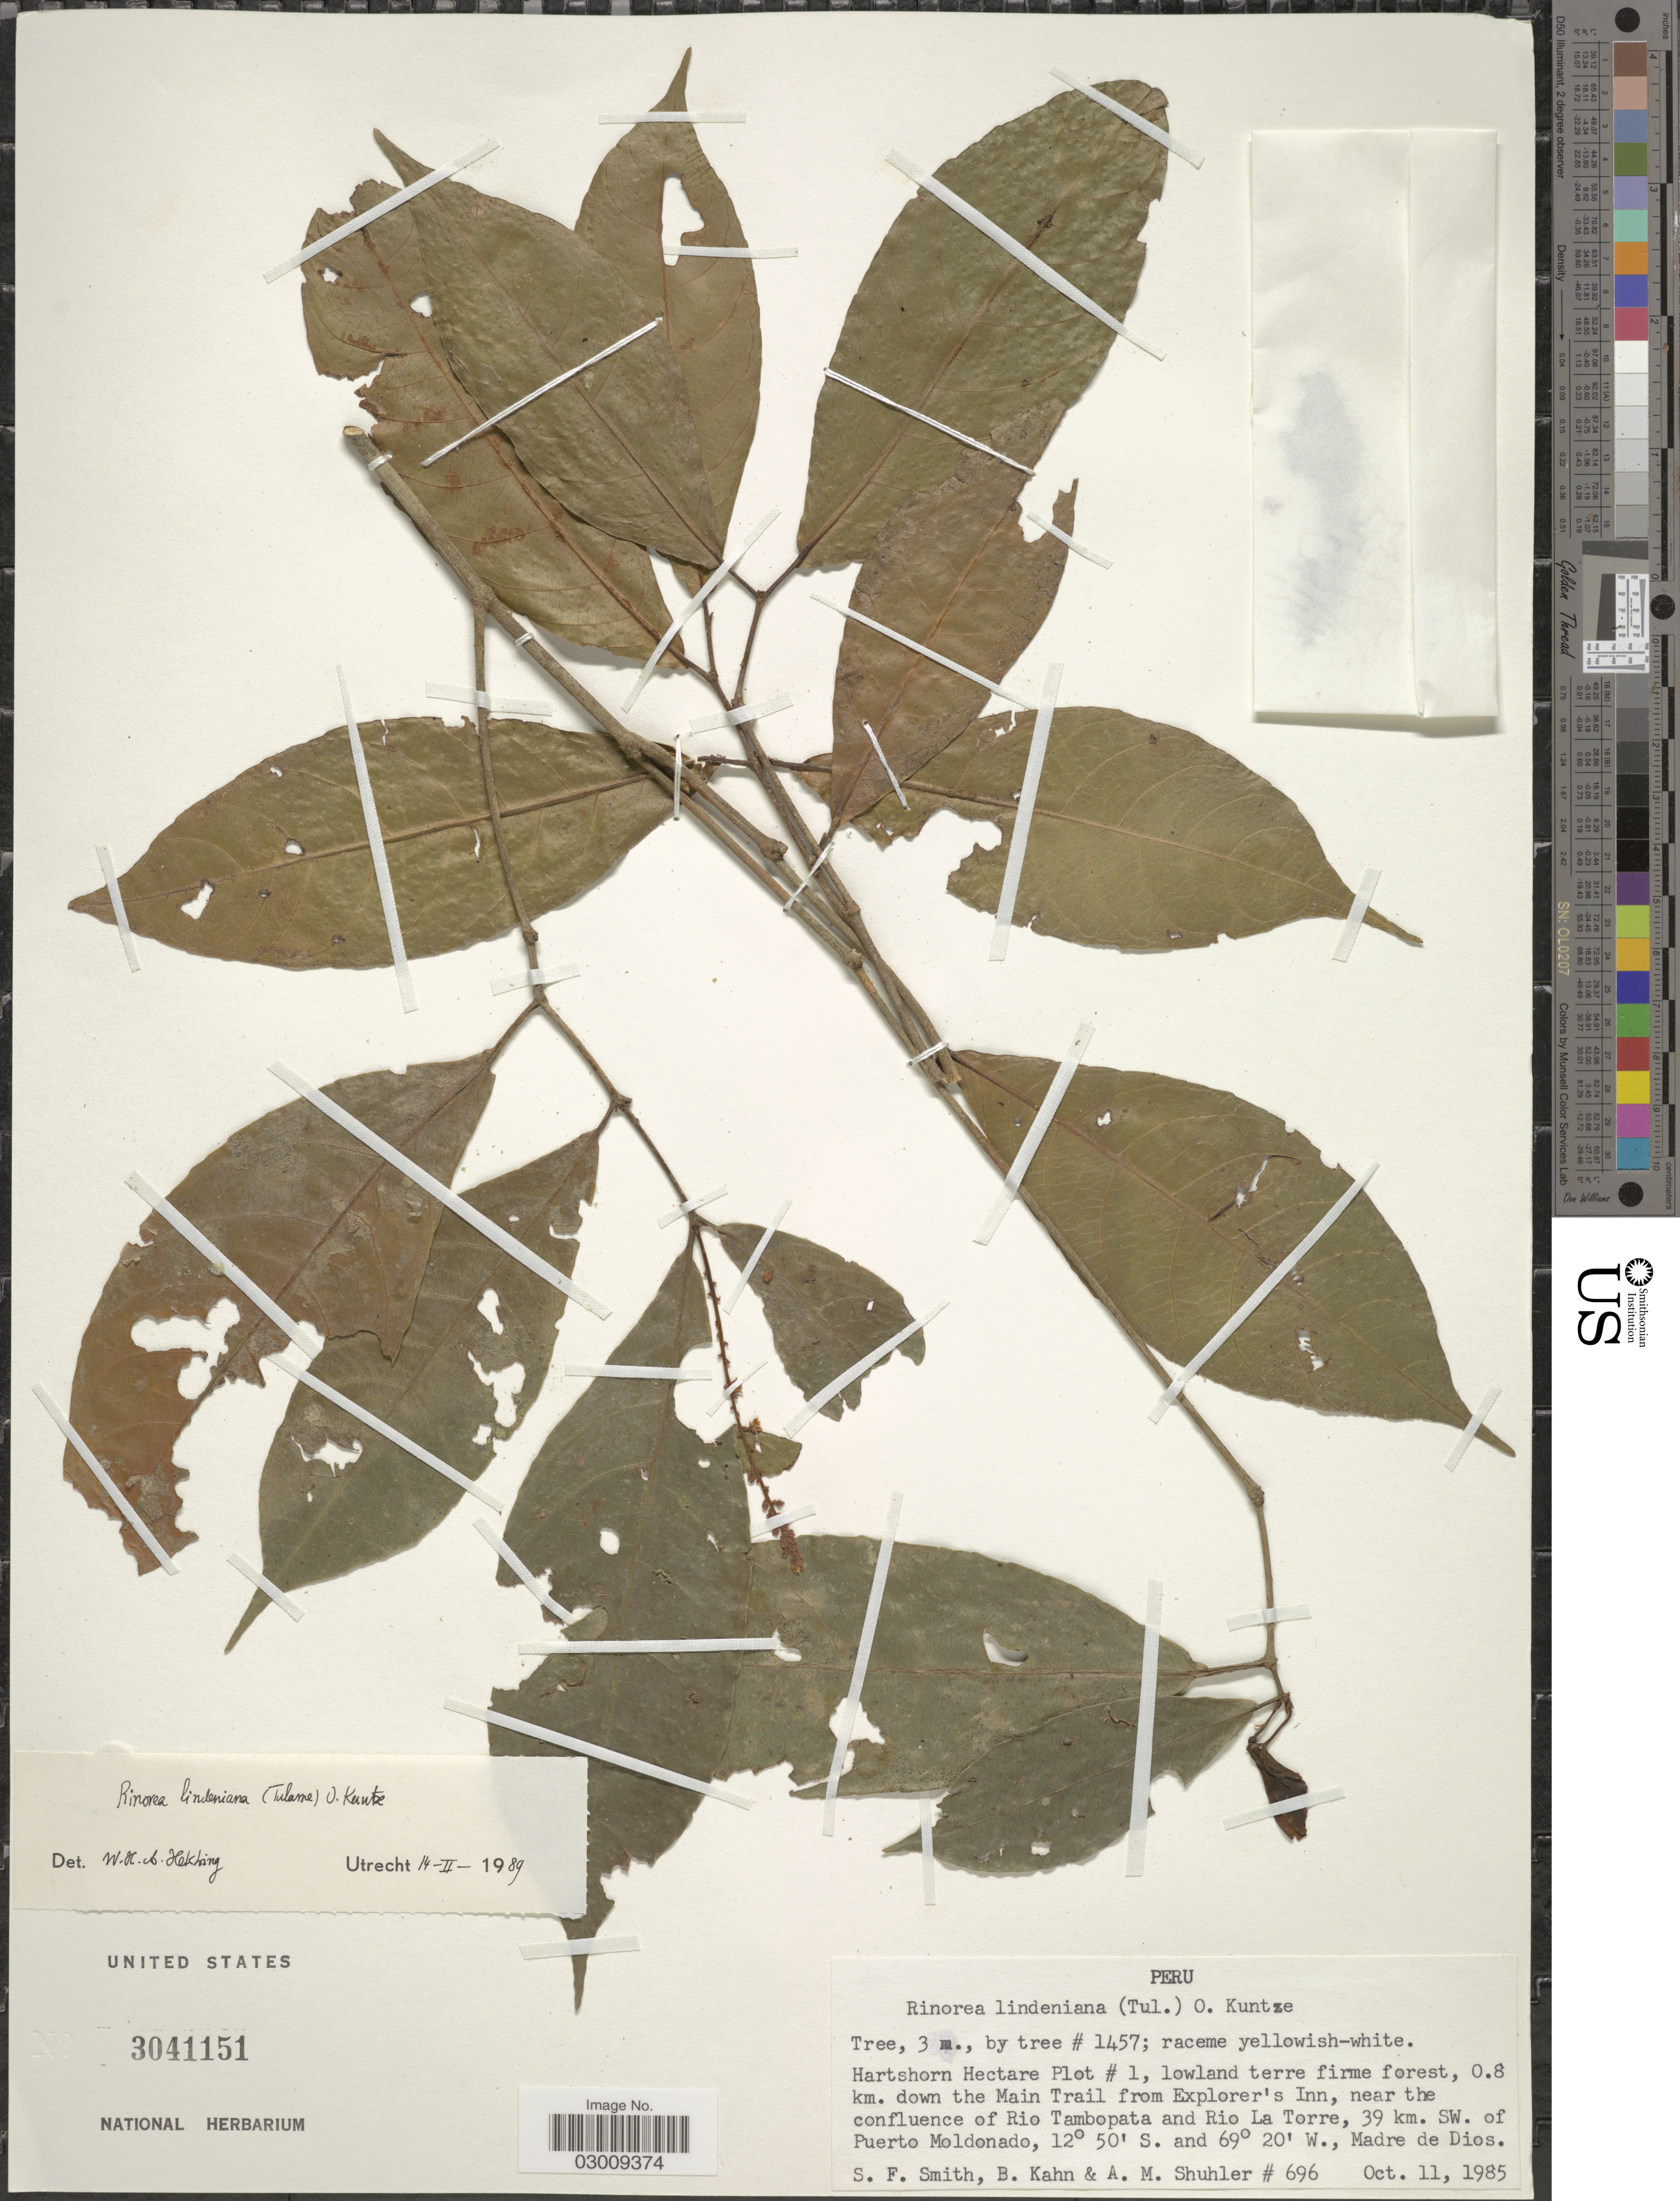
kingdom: Plantae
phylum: Tracheophyta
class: Magnoliopsida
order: Malpighiales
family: Violaceae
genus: Rinorea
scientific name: Rinorea lindeniana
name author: (Tul.) Kuntze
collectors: S.F. Smith, B. Kahn & A. Shuhler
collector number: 696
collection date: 1985-10-11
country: Peru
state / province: Madre de Dios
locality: Hartshorn Hectare Plot # 1, lowland terre firme forest, 0.8 km. down the Main Trail from Explorer's Inn, near the confluence of Rio Tambopata and Rio La Torre, 39 km. SW. of Puerto Moldonado, Madre de Dios.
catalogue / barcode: US 3041151